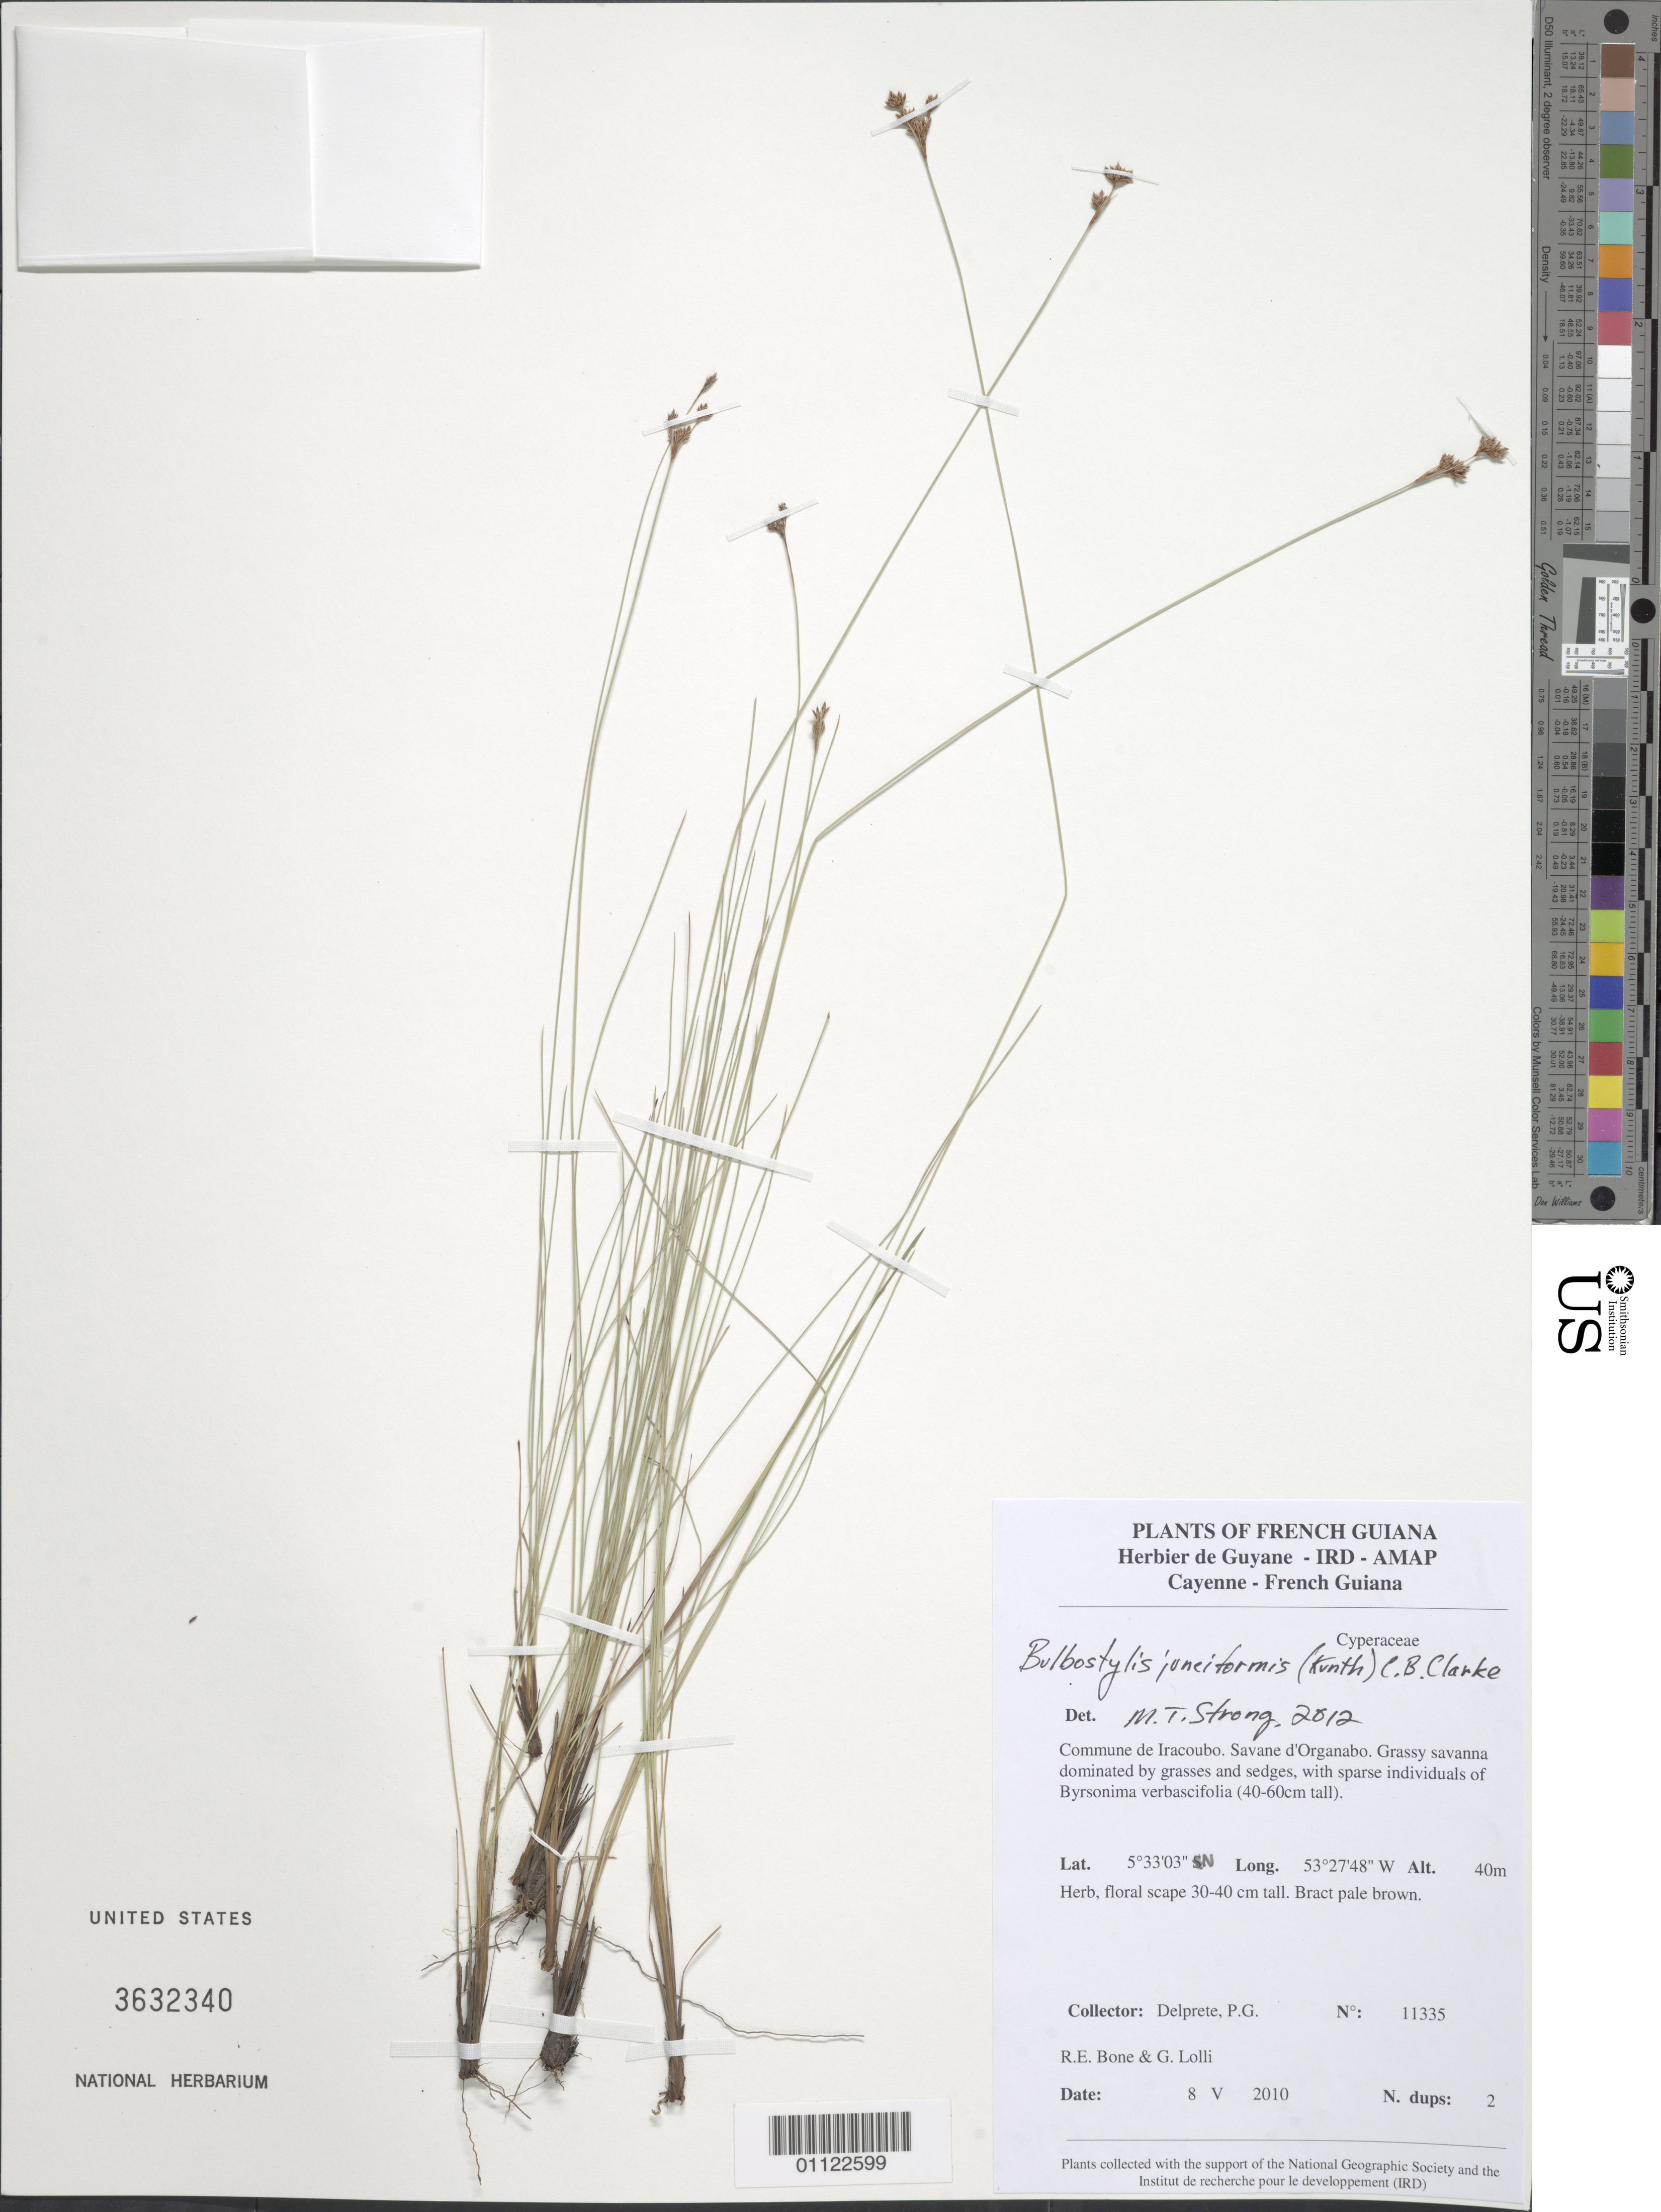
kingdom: Plantae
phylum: Tracheophyta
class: Liliopsida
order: Poales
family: Cyperaceae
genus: Bulbostylis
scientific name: Bulbostylis junciformis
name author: (Kunth) C.B. Clarke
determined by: Strong, M. T., (US), Smithsonian Institution - National Museum of Natural History (UNITED STATES)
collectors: P. G. Delprete, R. Bone & G. Lolli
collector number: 11335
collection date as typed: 8-May-10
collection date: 1910-05-08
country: French Guiana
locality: Commune de Iracoubo. Savane d'Organabo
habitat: Grassy savanna dominated by grasses and sedges, with sparse individuals of Byrsonima verbascifolia (40-60cm tall)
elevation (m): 40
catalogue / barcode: US 3632340